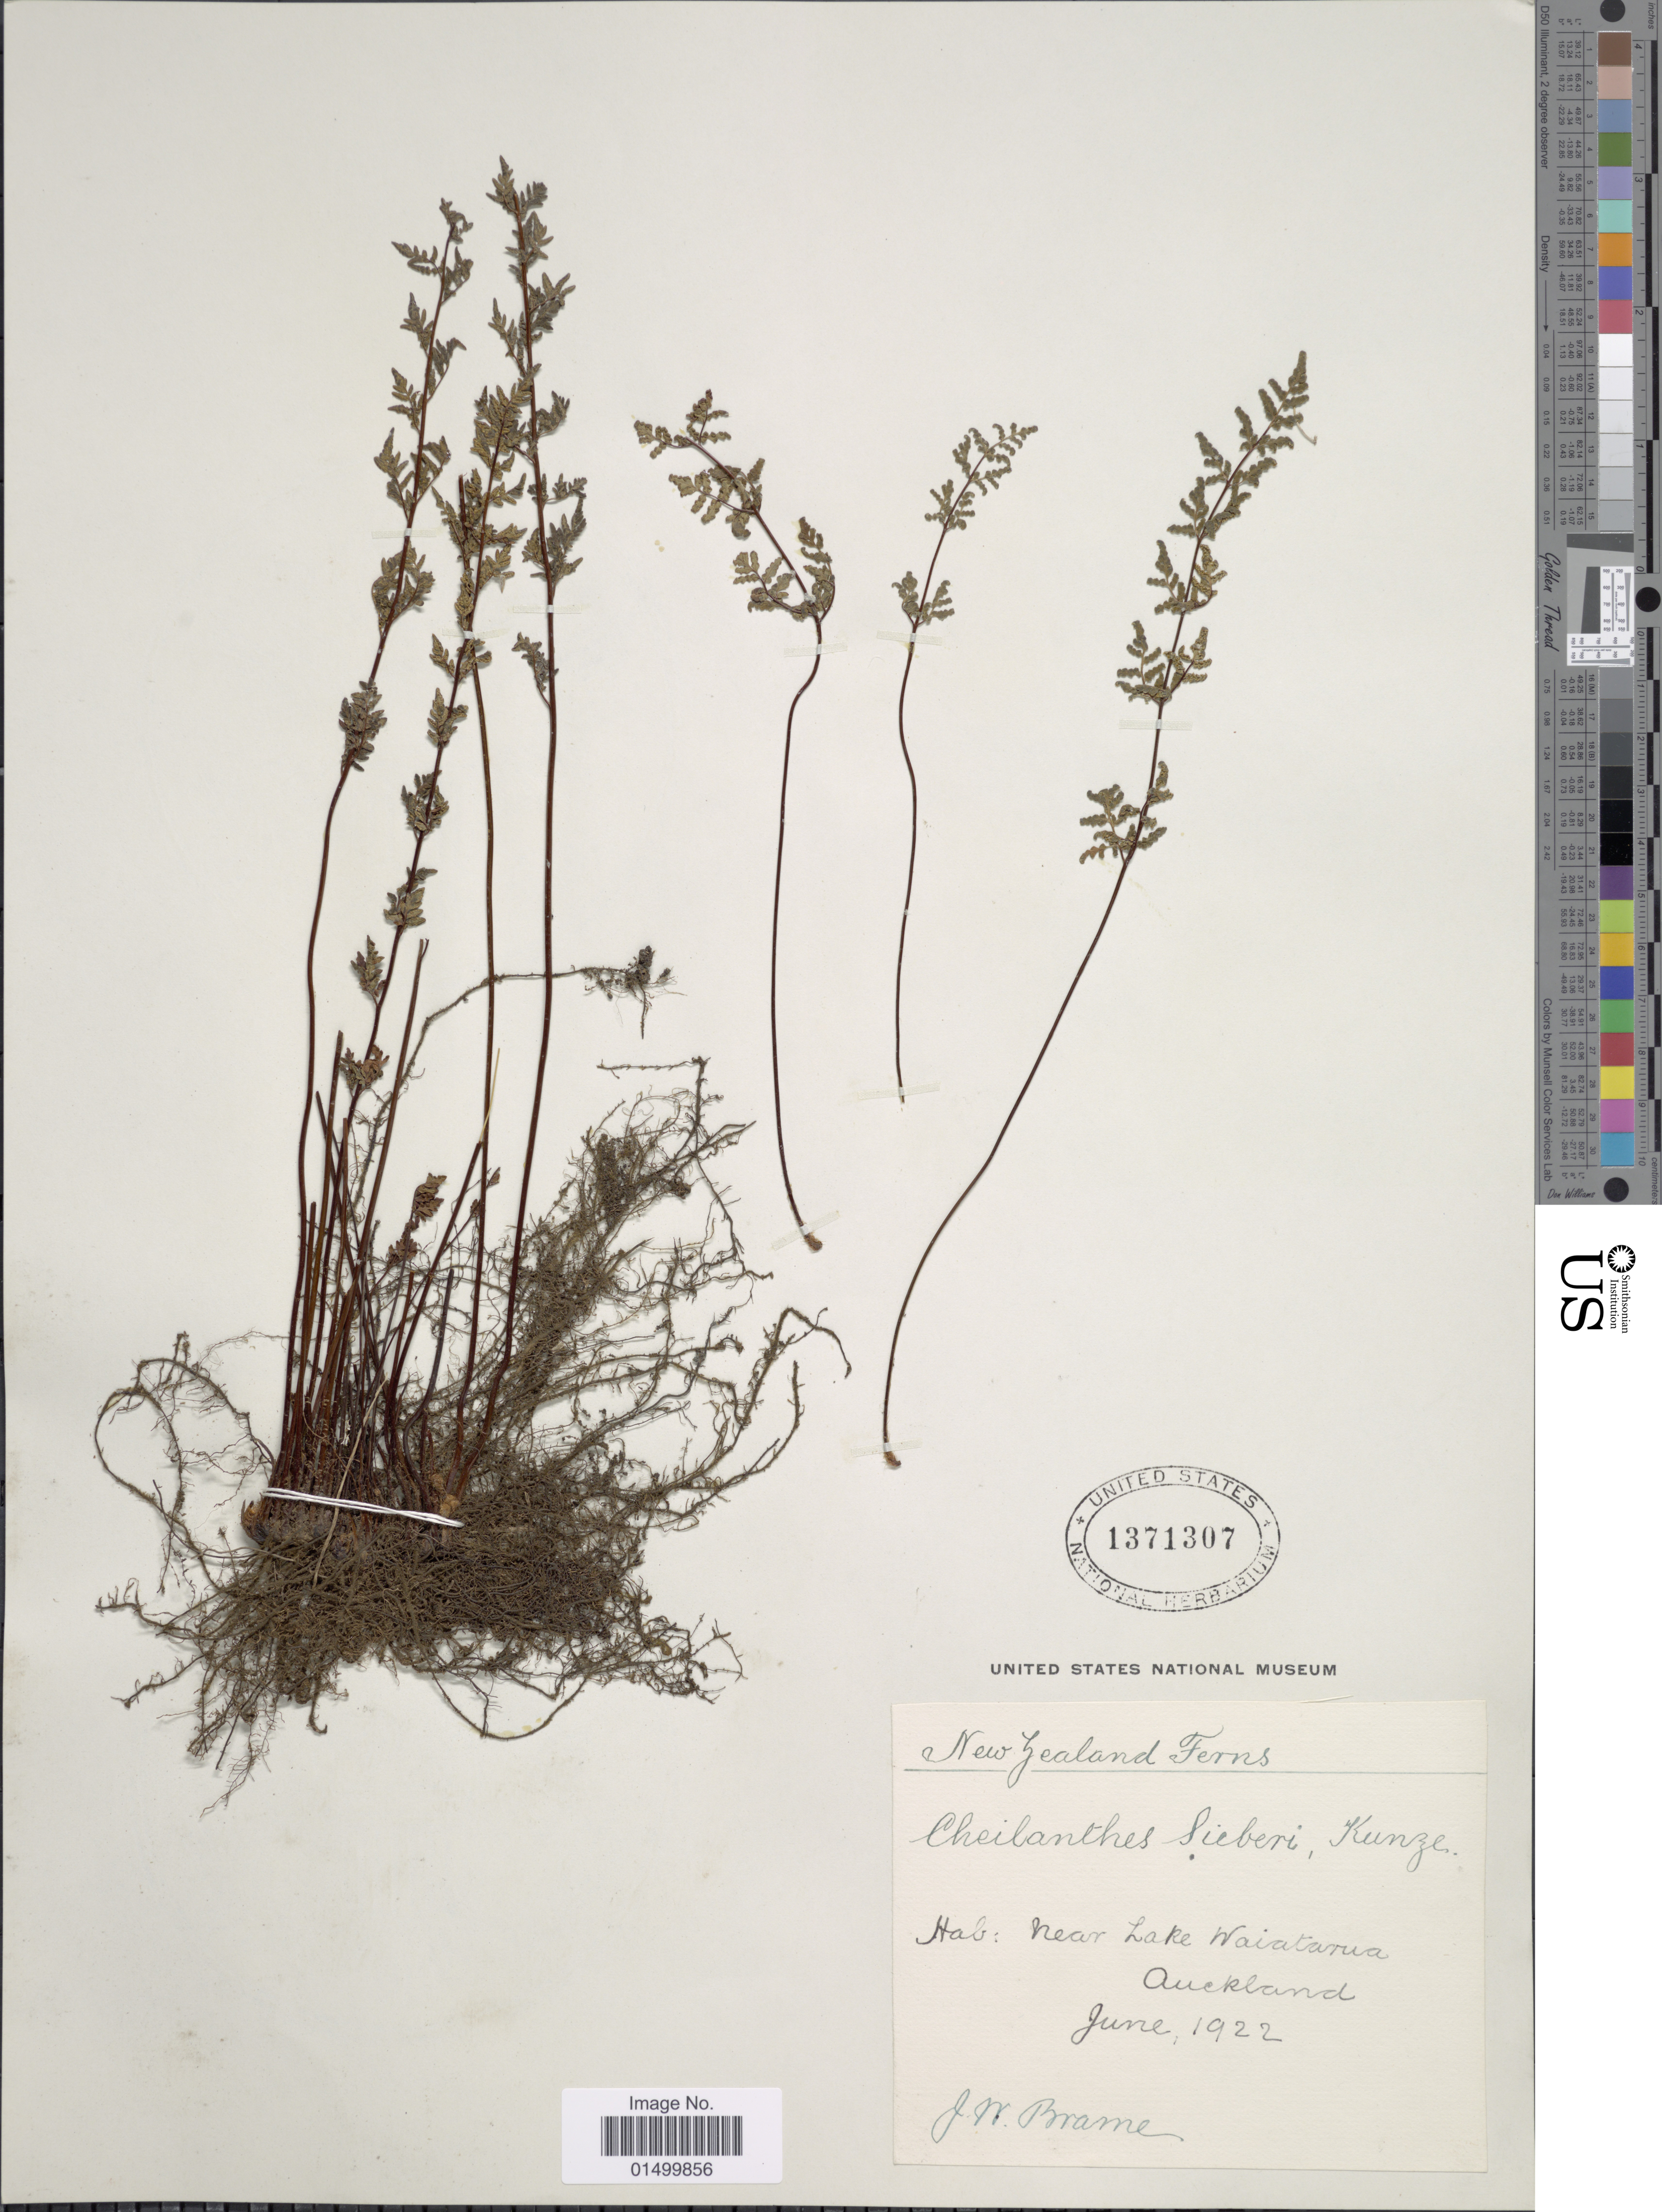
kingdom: Plantae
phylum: Tracheophyta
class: Polypodiopsida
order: Polypodiales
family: Pteridaceae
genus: Cheilanthes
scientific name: Cheilanthes humilis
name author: (G. Forst.) P.S. Green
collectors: J. Brame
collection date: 1922-06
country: New Zealand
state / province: Auckland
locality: Near Lake Waiatarua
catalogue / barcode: US 1371307